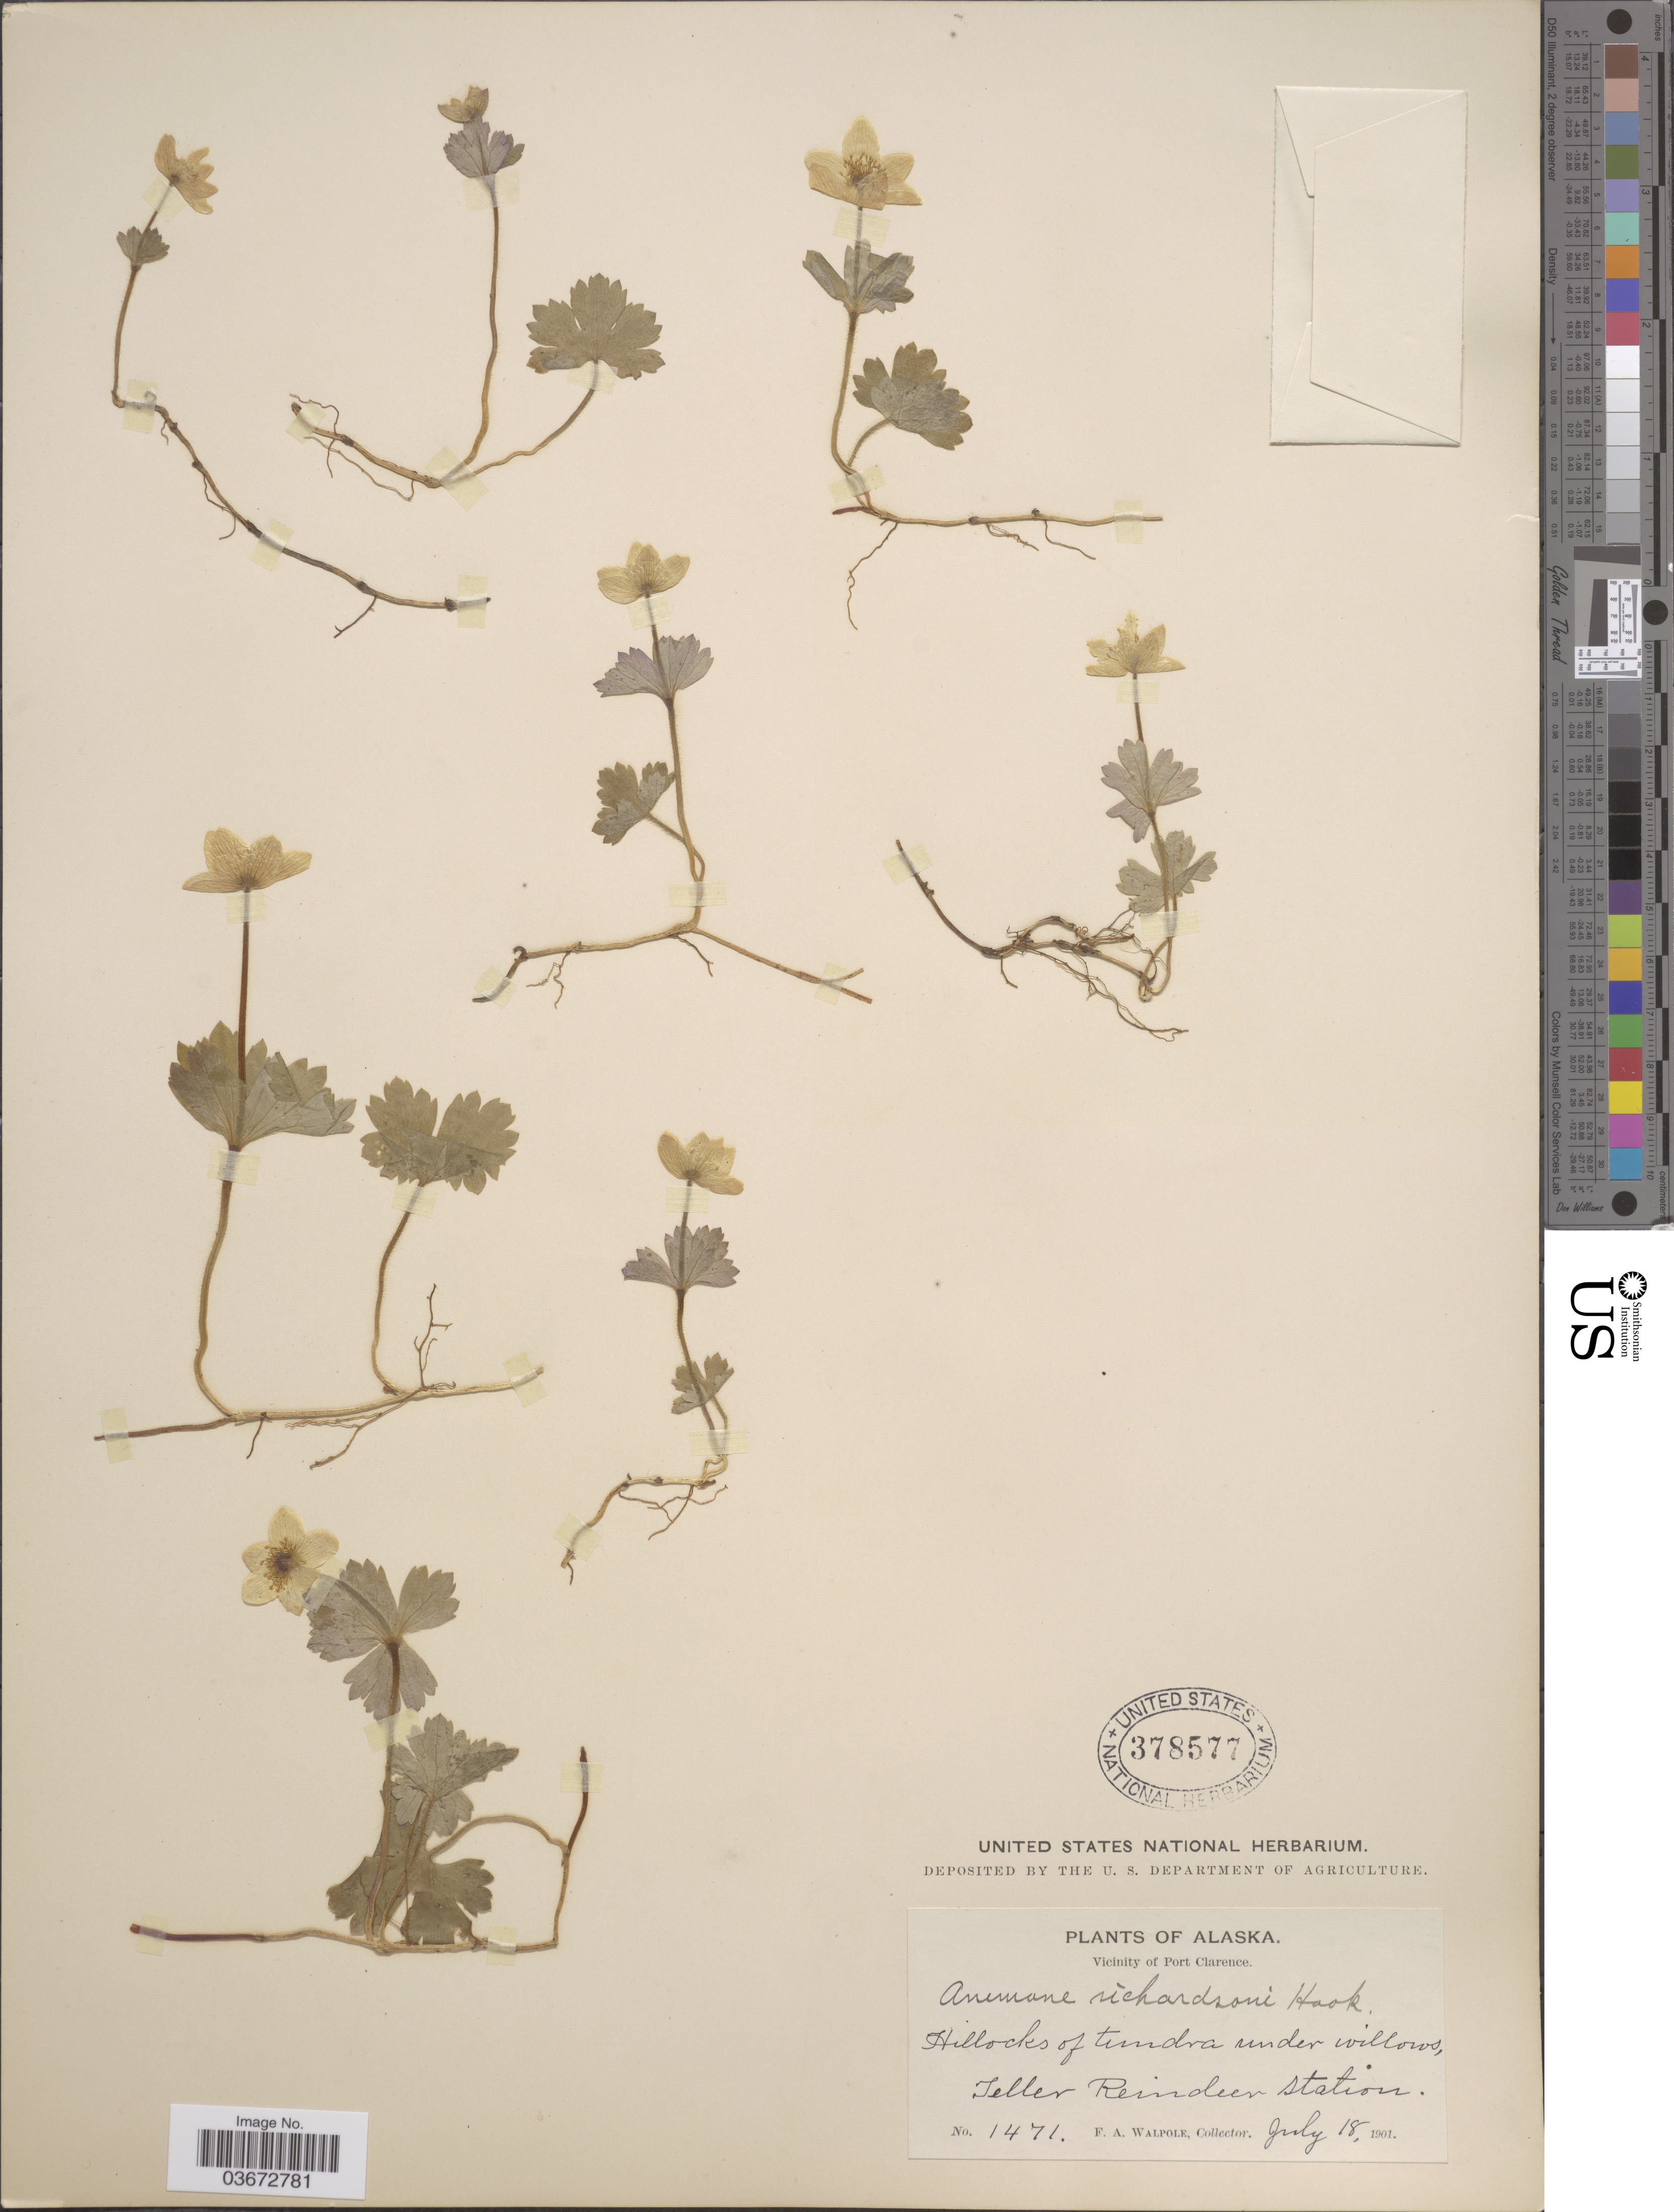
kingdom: Plantae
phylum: Tracheophyta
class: Magnoliopsida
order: Ranunculales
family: Ranunculaceae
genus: Anemone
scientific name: Anemone richardsonii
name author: Hook.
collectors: F. Walpole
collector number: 1471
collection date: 1901-07-18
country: United States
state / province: Alaska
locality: Vicinity of Port Clarence. Hillocks of tundra under willows, Teller Reindeer Station.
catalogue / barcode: US 378577